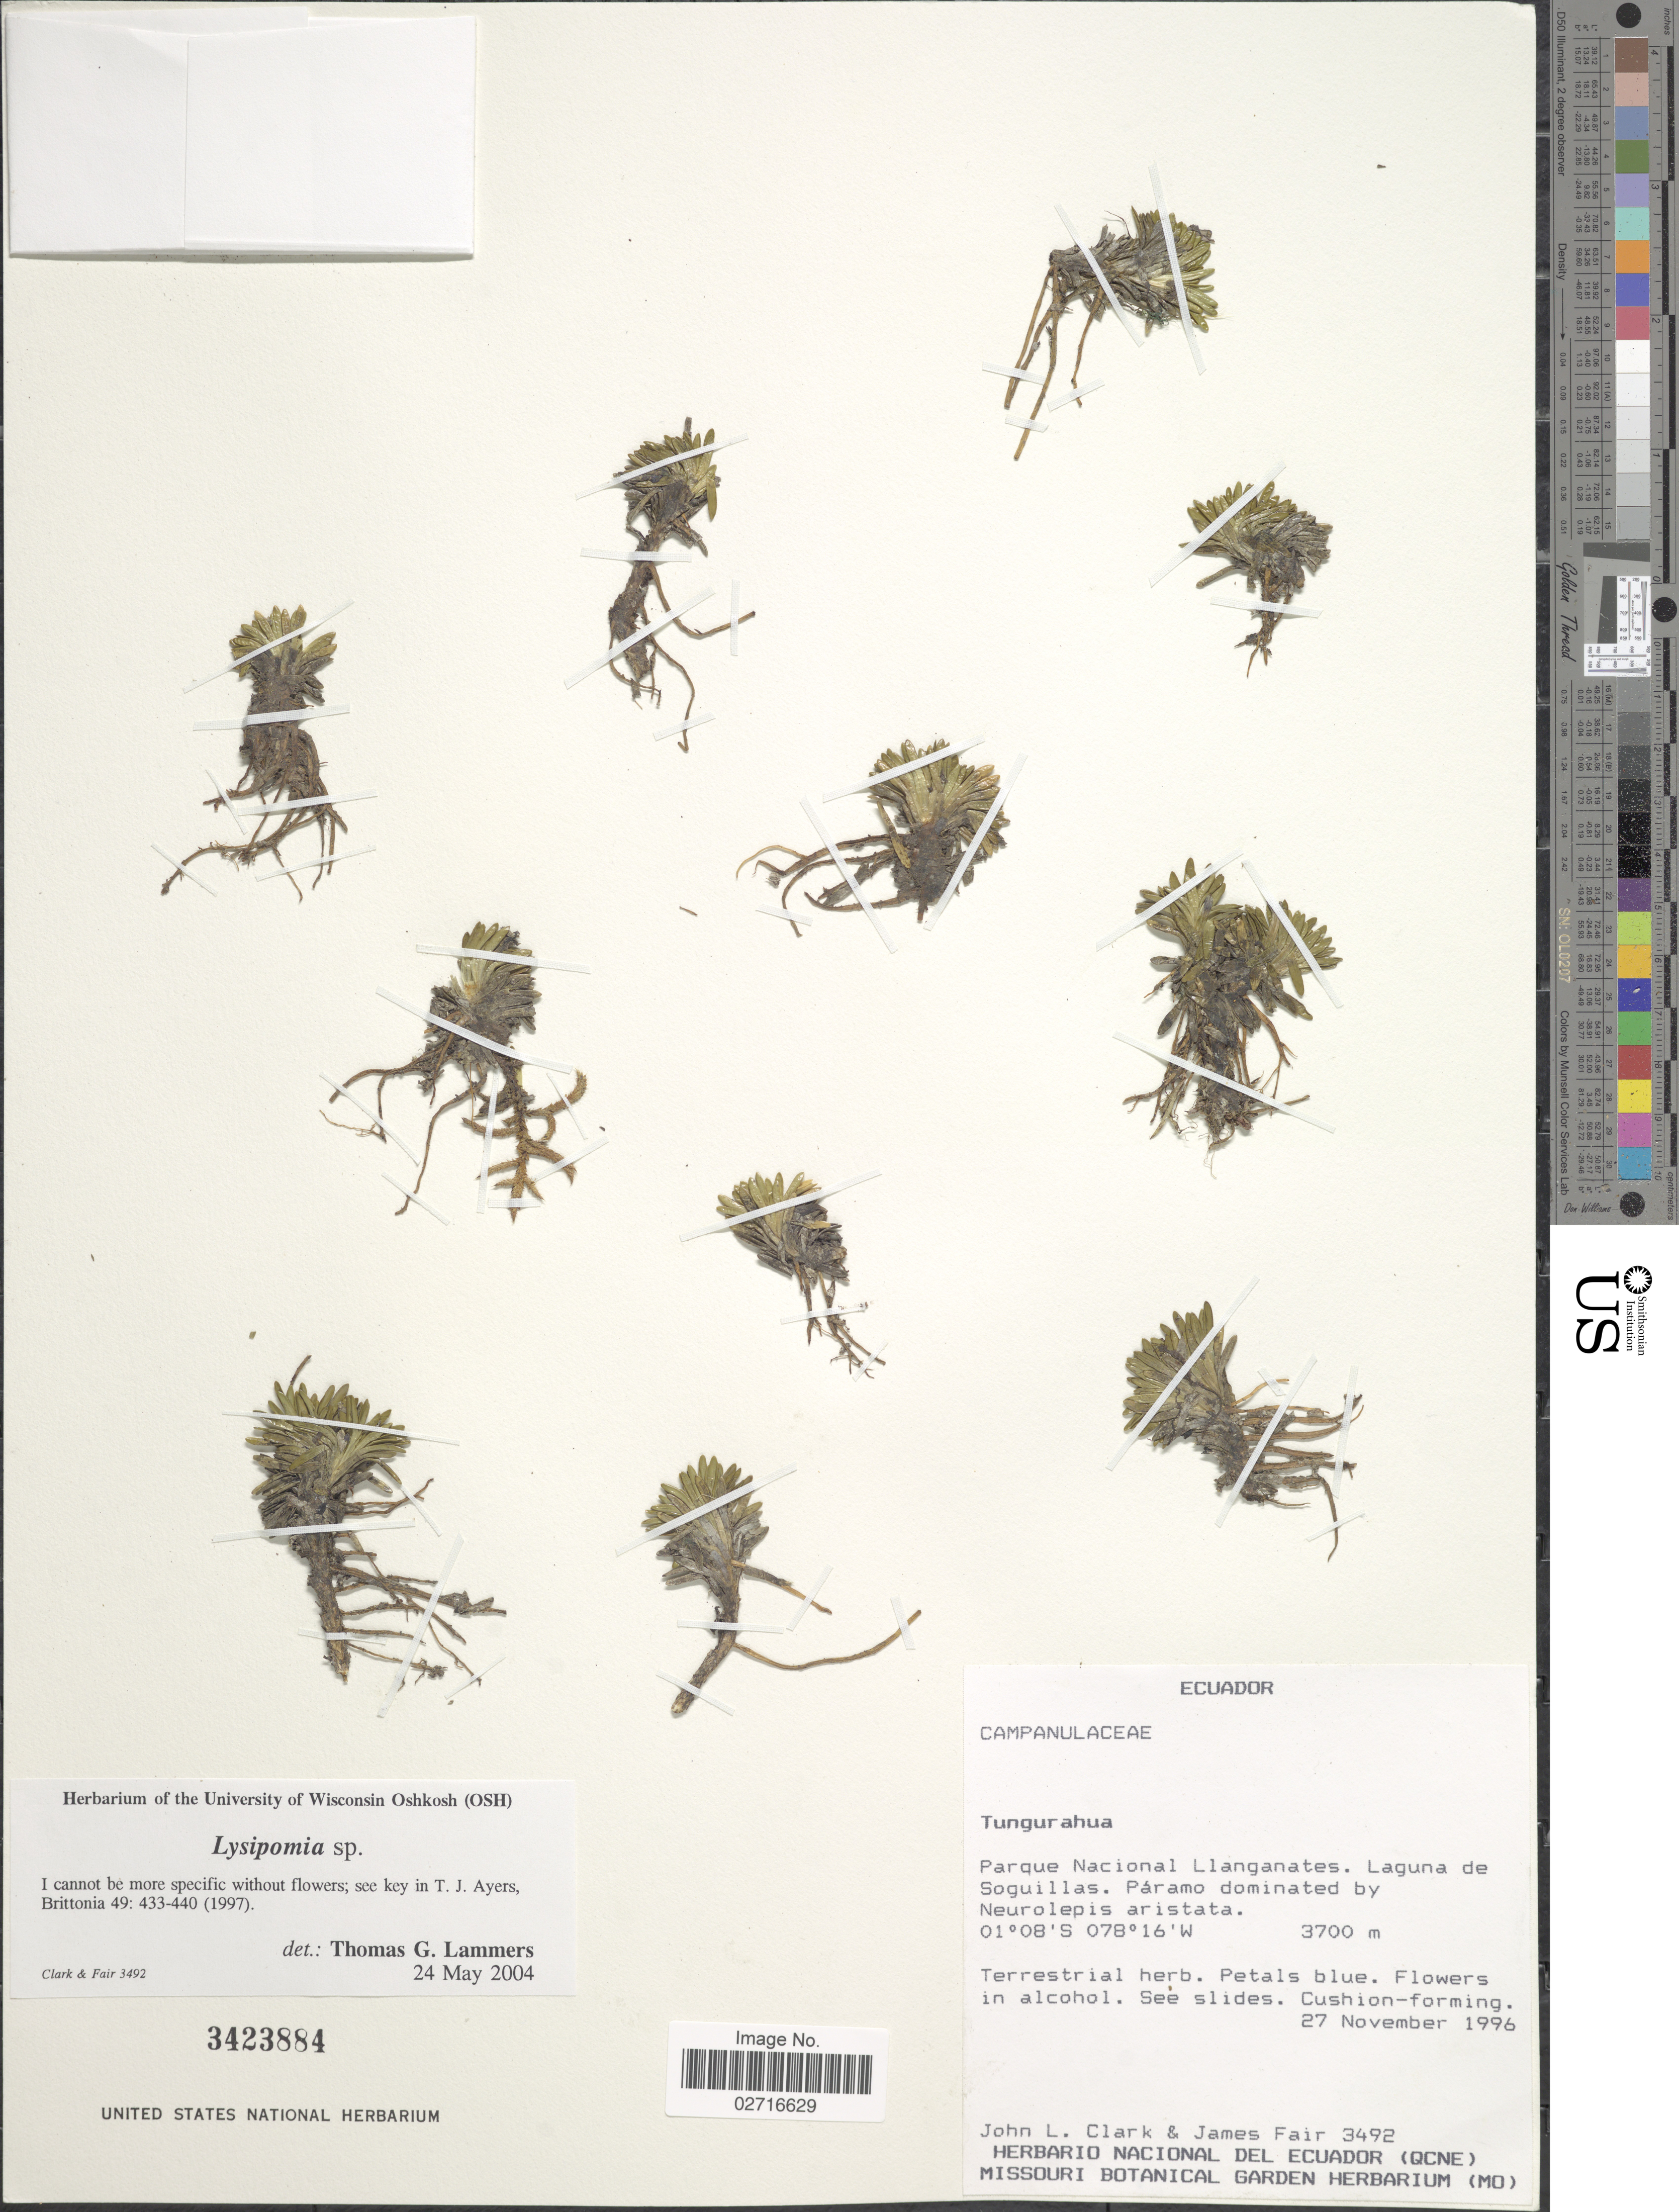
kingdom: Plantae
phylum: Tracheophyta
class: Magnoliopsida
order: Asterales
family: Campanulaceae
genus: Lysipomia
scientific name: Lysipomia sp.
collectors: J. L. Clark & J. Fair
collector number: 3492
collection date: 1996-11-27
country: Ecuador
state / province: Tungurahua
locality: Parque Nacional Llanganates, Laguna de Soguillas.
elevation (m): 3700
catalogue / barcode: US 3423884